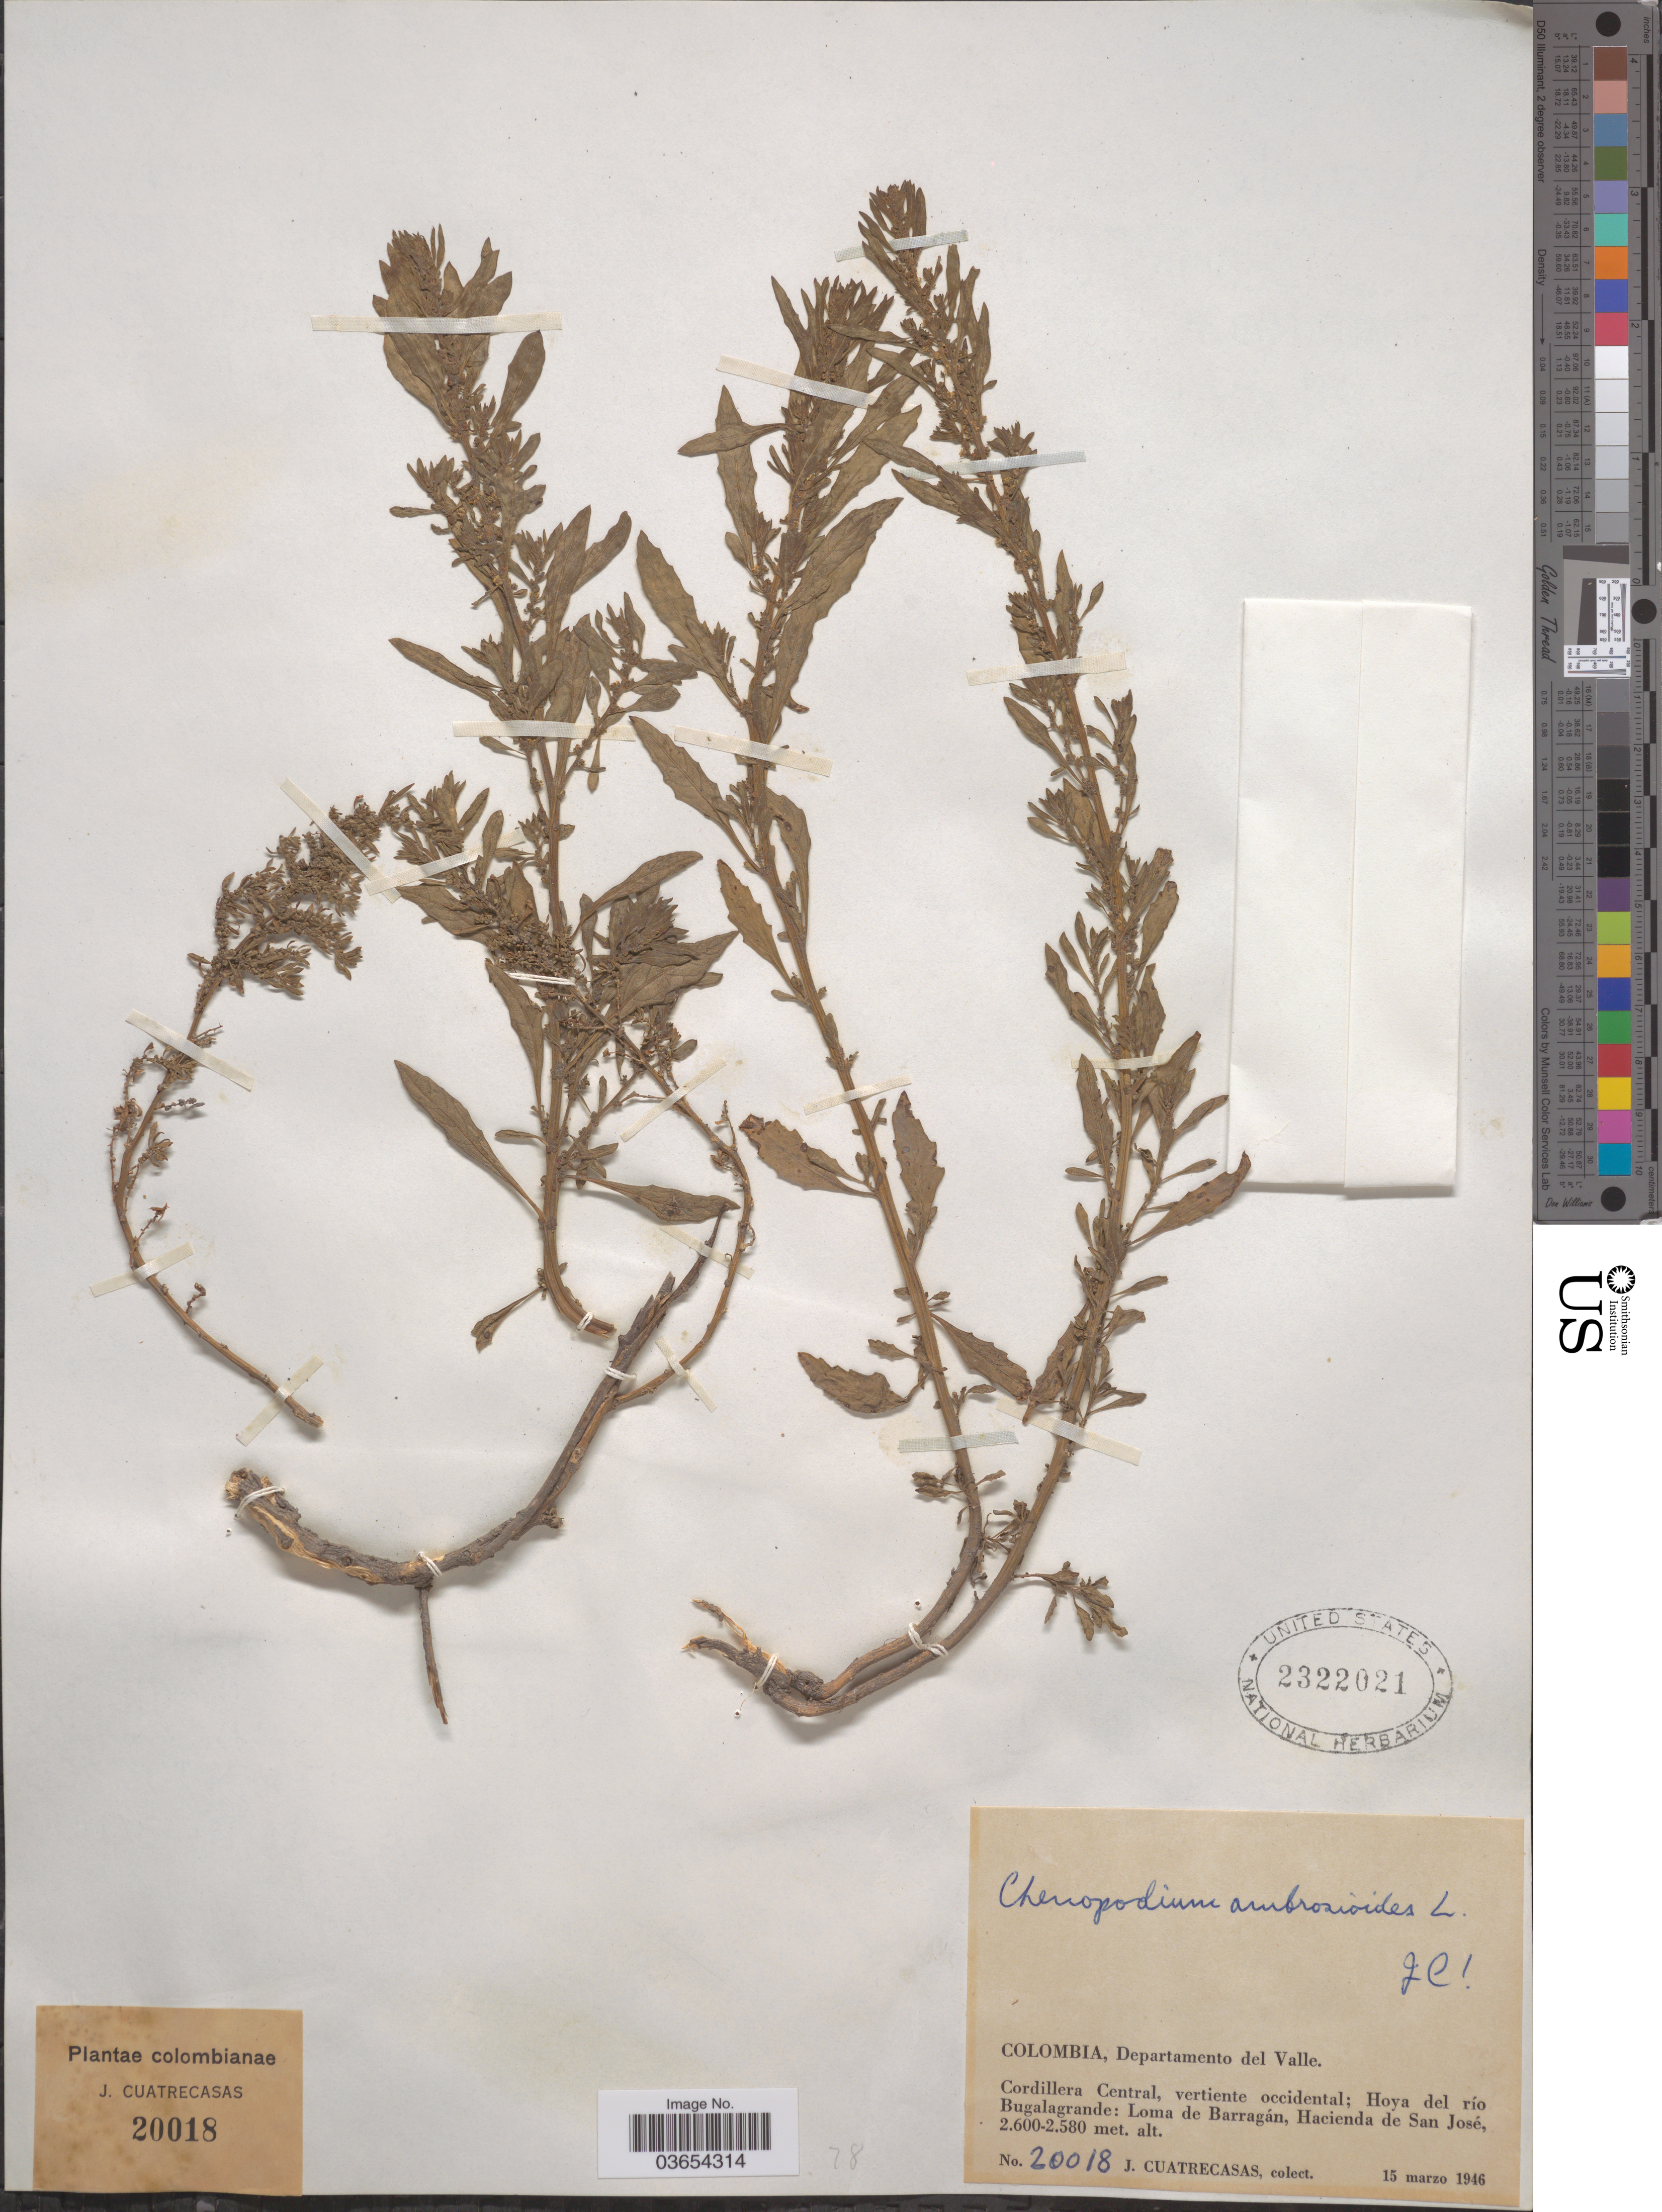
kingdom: Plantae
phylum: Tracheophyta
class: Magnoliopsida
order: Caryophyllales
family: Amaranthaceae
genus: Chenopodium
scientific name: Chenopodium ambrosioides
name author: L.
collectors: J. Cuatrecasas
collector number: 20018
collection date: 1946-03-15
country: Colombia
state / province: Valle del Cauca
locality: Departamento del Valle. Cordillera Central, vertiente occidental; Hoya del río Bugalagrande: Loma de Barragán, Hacienda de San José.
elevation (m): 2580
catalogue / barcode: US 2322021